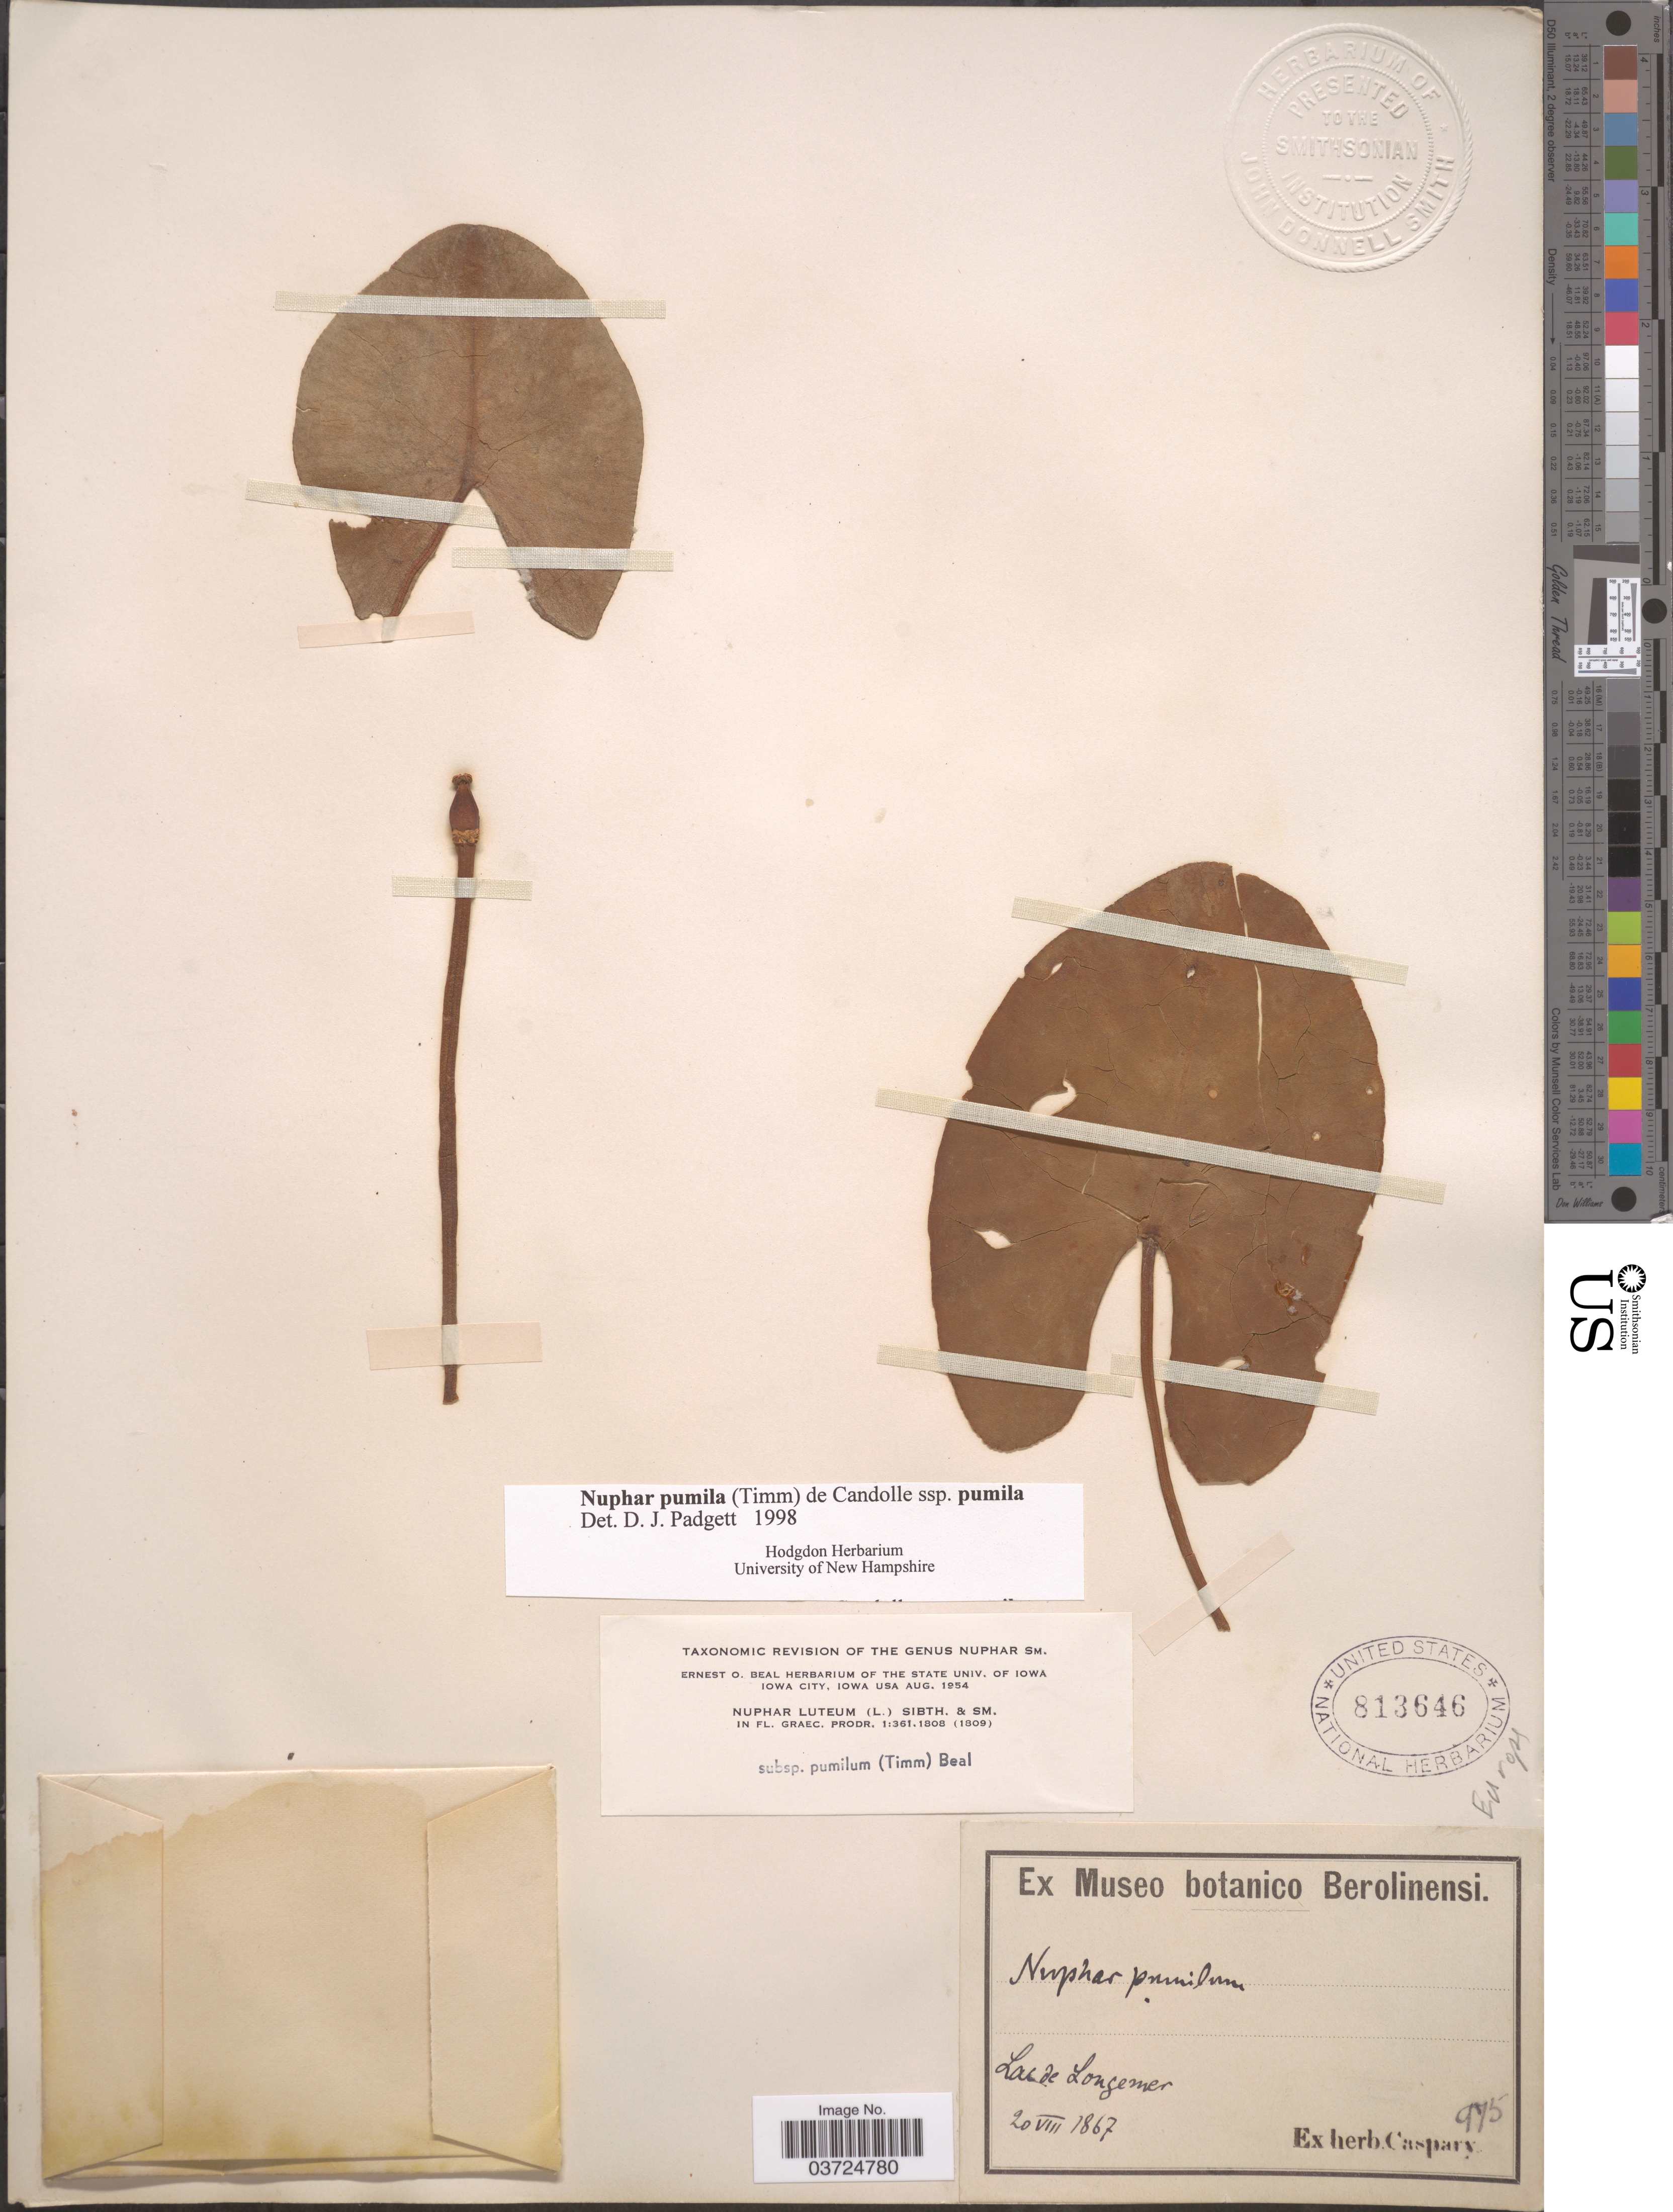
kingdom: Plantae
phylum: Tracheophyta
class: Magnoliopsida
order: Nymphaeales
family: Nymphaeaceae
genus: Nuphar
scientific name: Nuphar pumila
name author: (Timm) DC.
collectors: Ex herb. Caspary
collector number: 975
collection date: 1867-08-20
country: France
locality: Lac de Longemer. Europe.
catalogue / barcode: US 813646